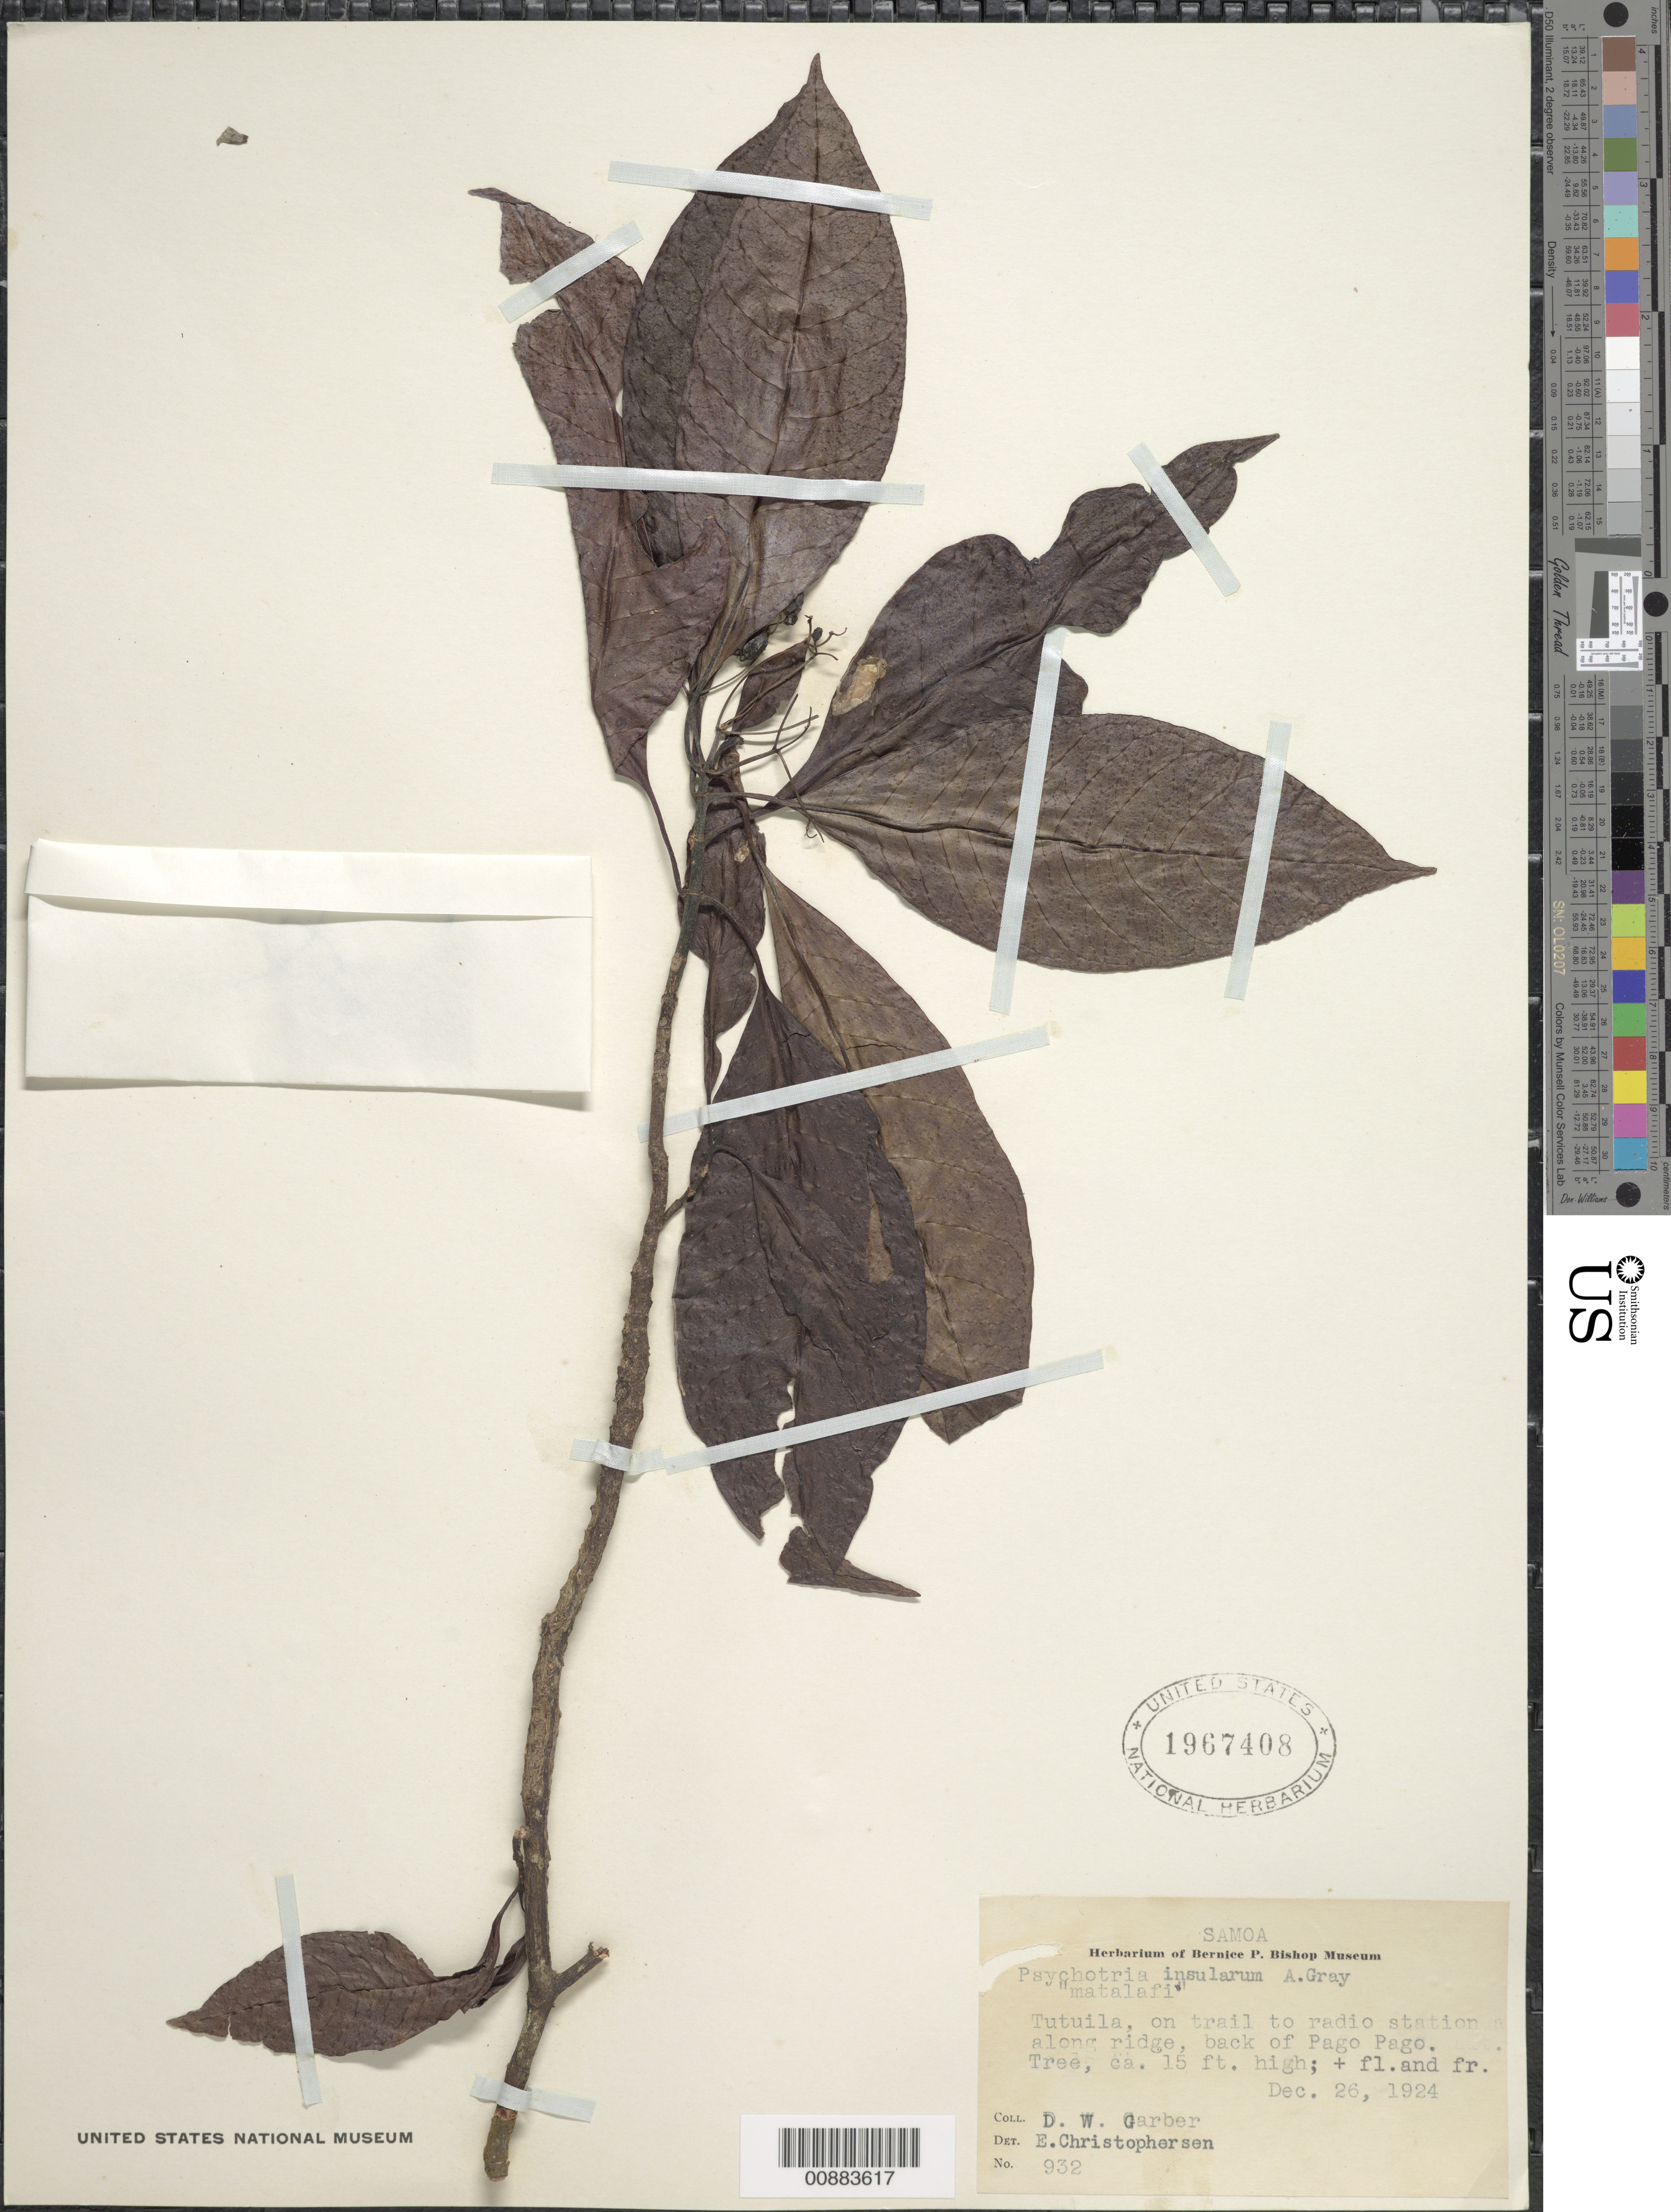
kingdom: Plantae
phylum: Tracheophyta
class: Magnoliopsida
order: Gentianales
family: Rubiaceae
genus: Psychotria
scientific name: Psychotria insularum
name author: A. Gray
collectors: E. Christophersen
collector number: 932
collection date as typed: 26 Dec 1924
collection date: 1924-12-26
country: American Samoa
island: Tutua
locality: On trail to radio station along ridge, back of Pago Pago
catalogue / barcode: US 1967408